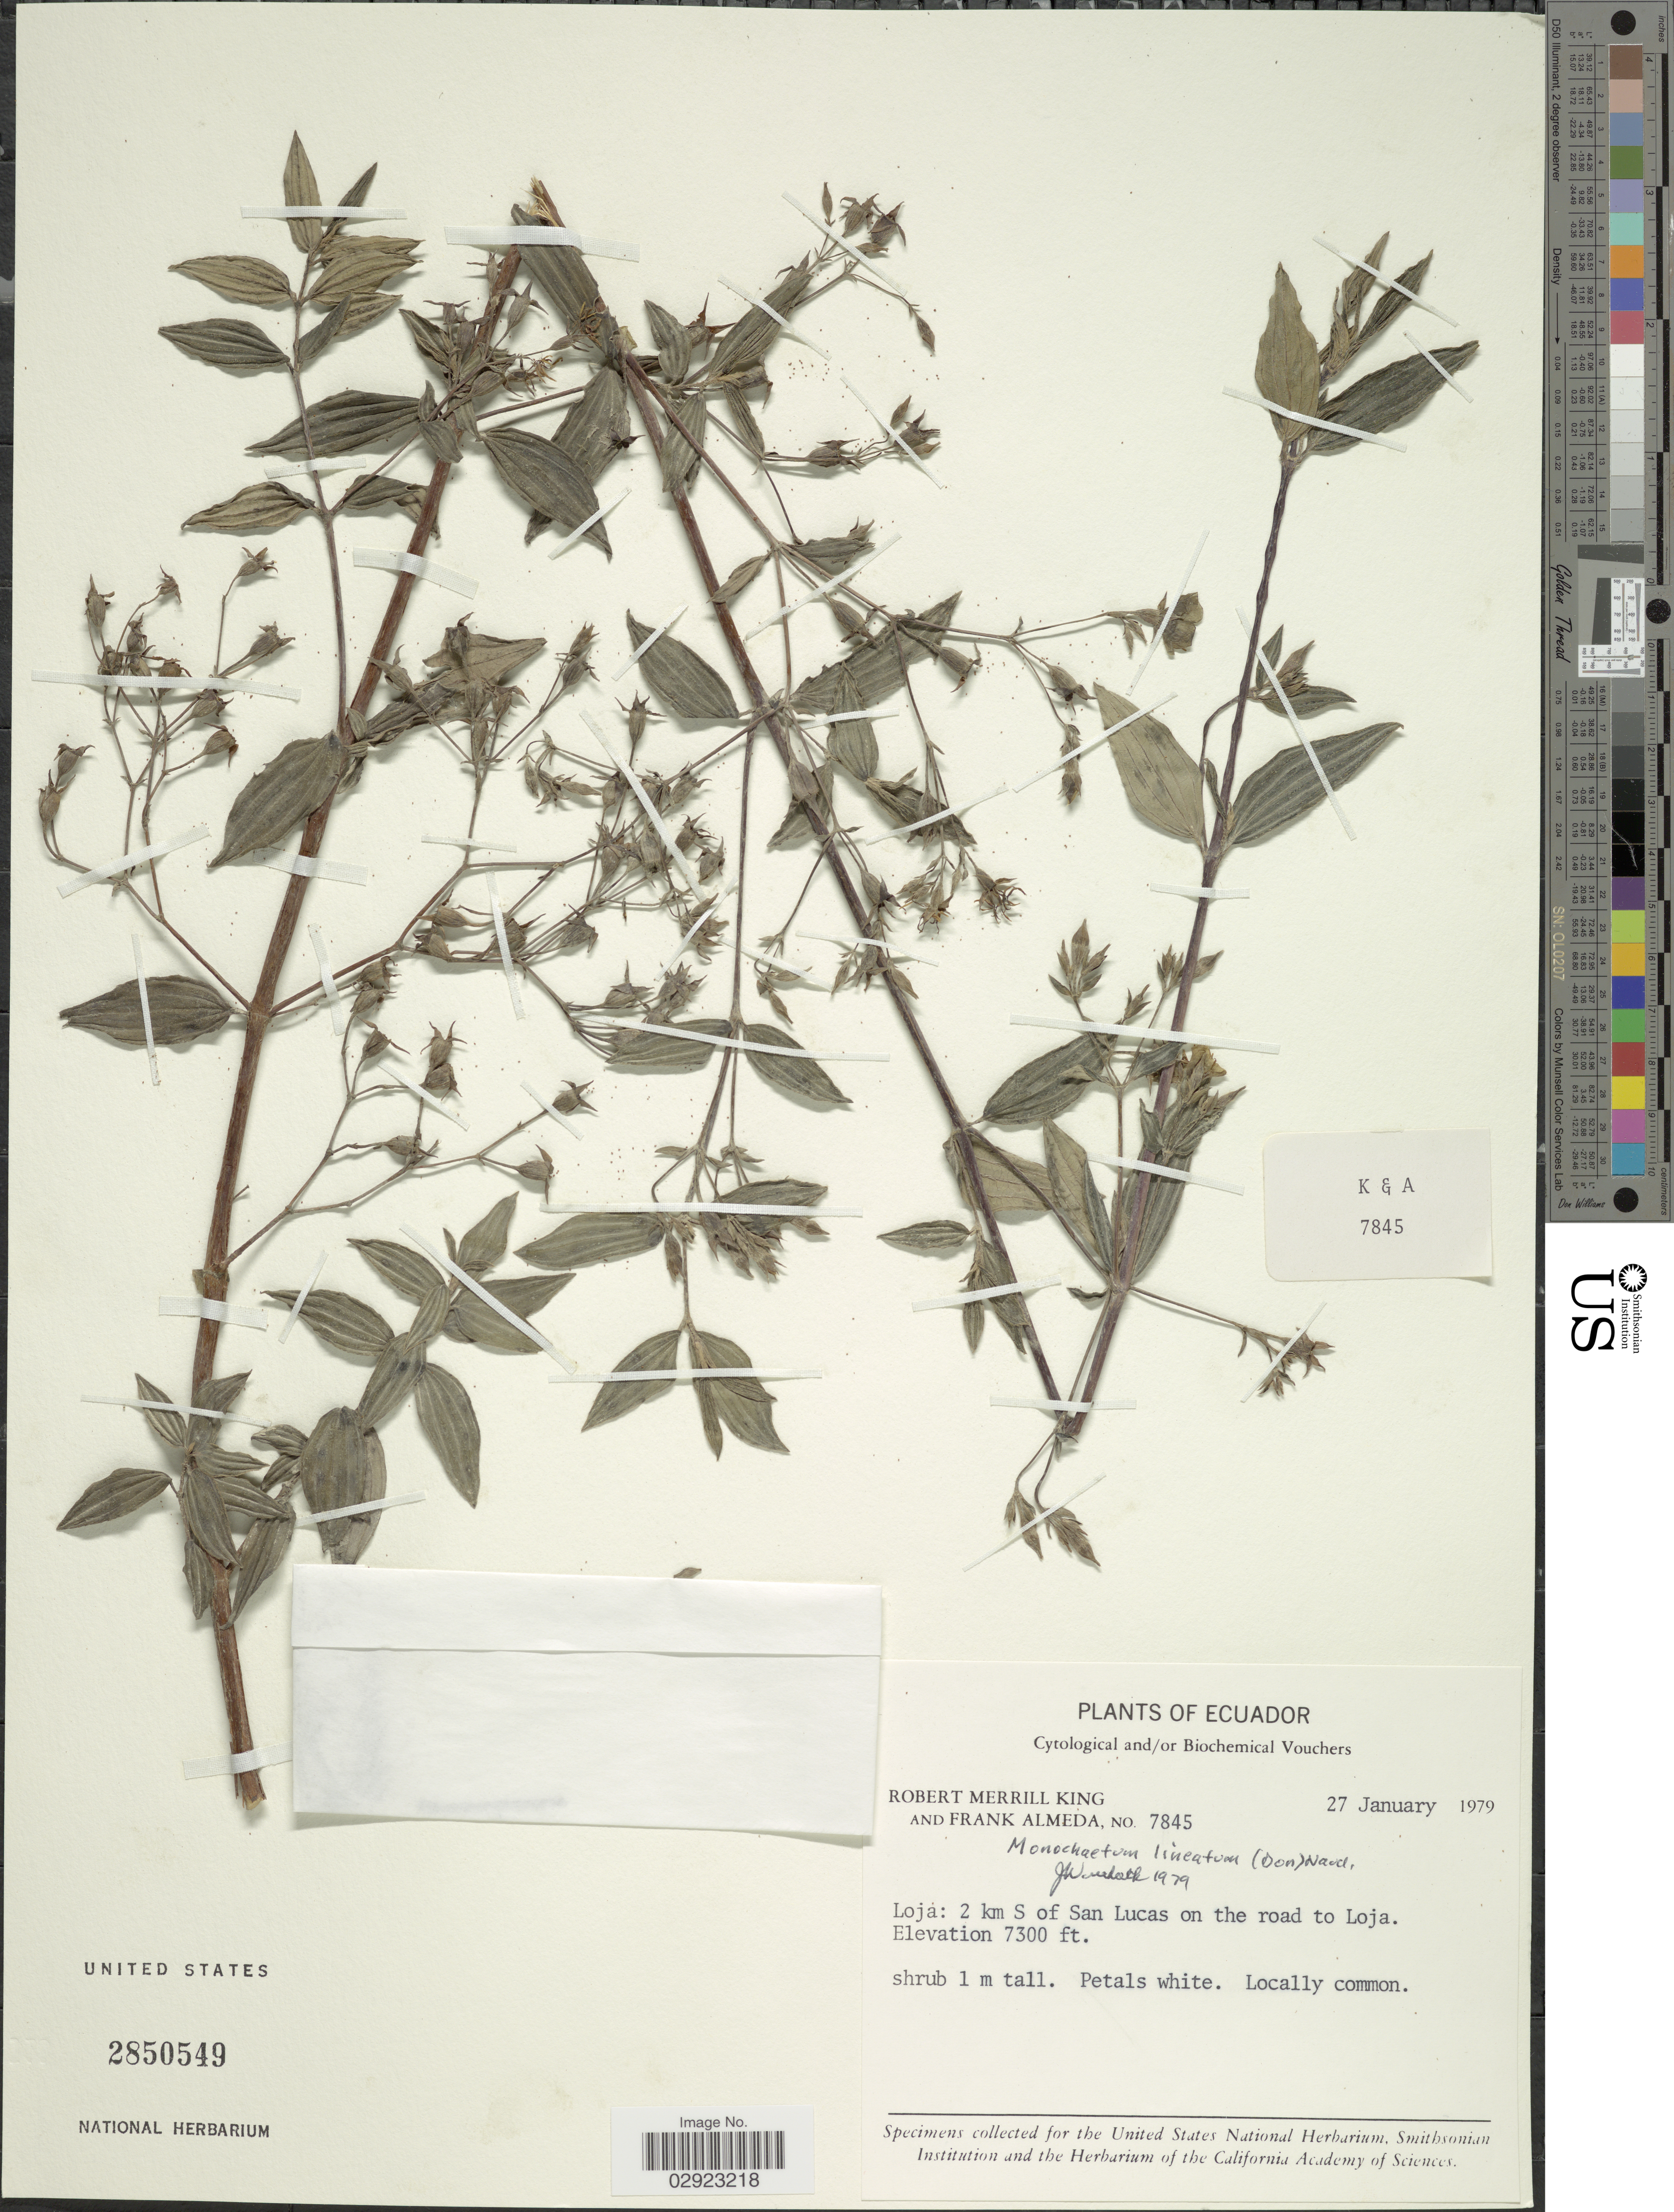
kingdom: Plantae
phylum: Tracheophyta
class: Magnoliopsida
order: Myrtales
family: Melastomataceae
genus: Monochaetum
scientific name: Monochaetum lineatum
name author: (D. Don) Naudin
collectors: R. M. King & F. Almeda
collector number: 7845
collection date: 1979-01-27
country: Ecuador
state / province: Loja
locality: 2 km S of San Lucas on the road to Loja.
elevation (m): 2225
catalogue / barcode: US 2850549